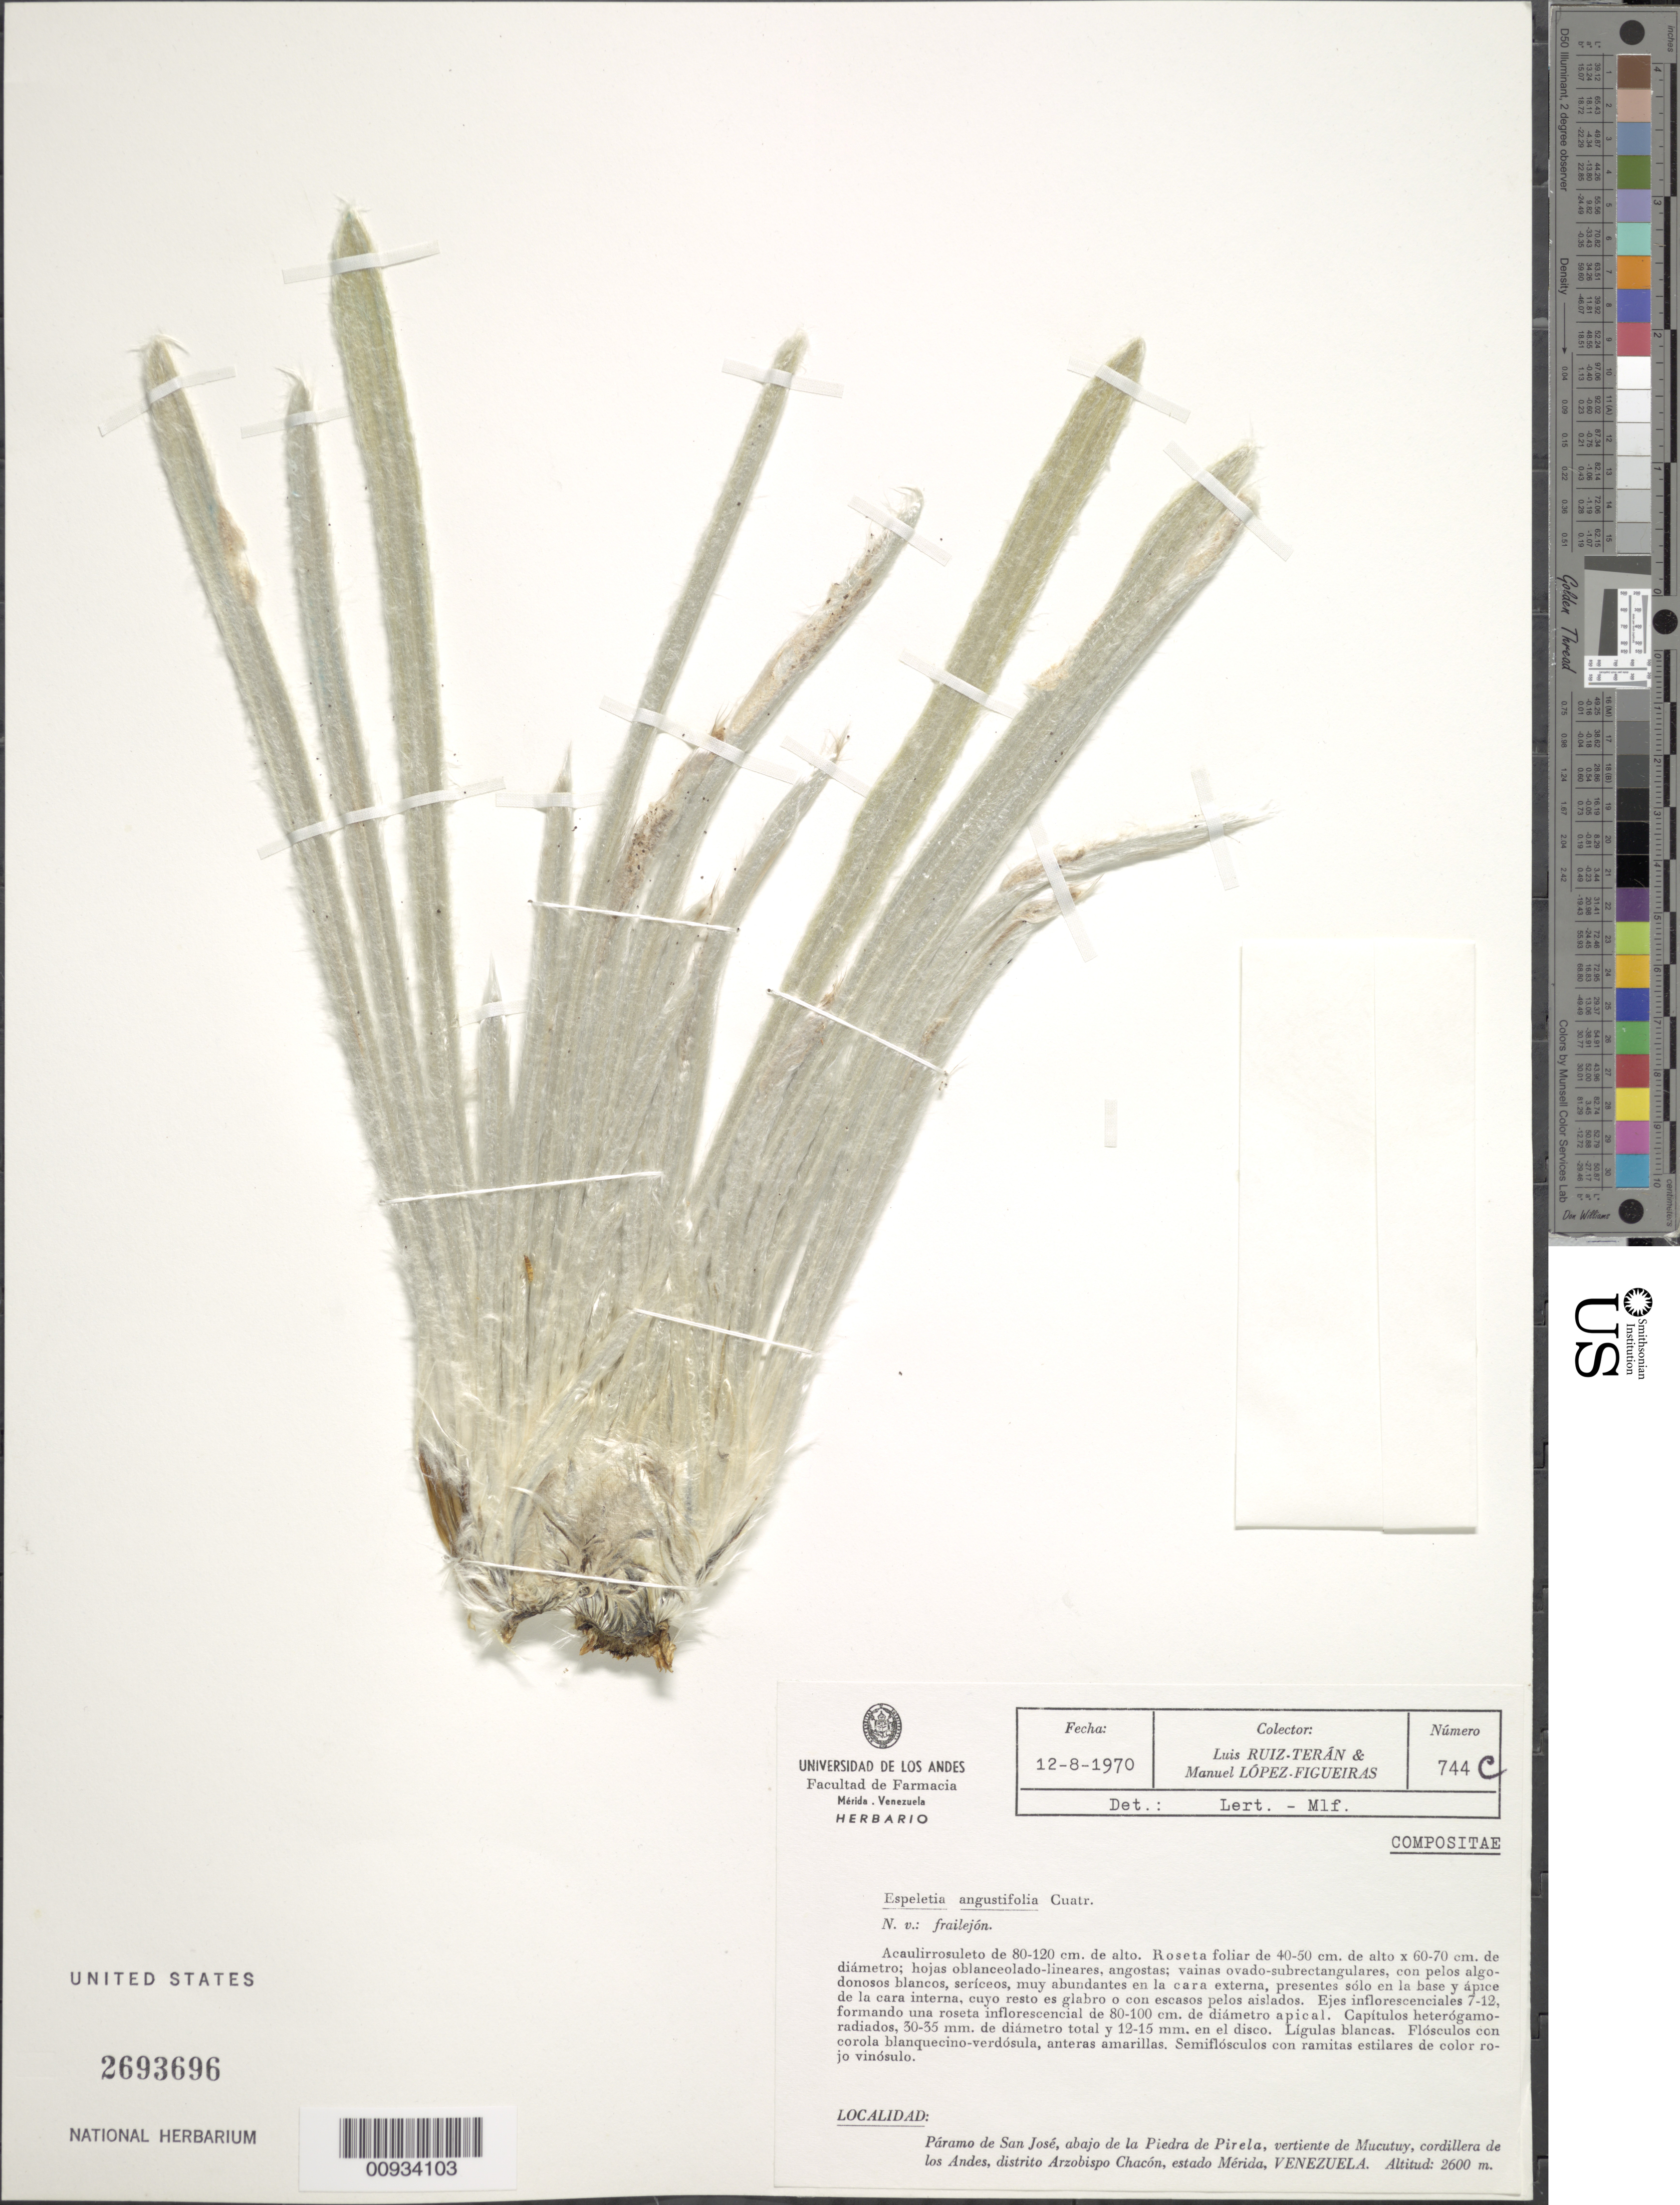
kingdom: Plantae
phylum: Tracheophyta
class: Magnoliopsida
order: Asterales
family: Asteraceae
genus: Espeletiopsis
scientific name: Espeletiopsis angustifolia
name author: (Cuatrec.) Cuatrec.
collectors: L. Teran & M. López Figueiras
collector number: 744C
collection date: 1970-08-12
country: Venezuela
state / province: Mérida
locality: Paramo de San Jose, abajo de la Piedra de Pirela, vertiente de Mucutuy, Cordillera de Los Andes, Distrito Arzobispo Chacon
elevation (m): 2600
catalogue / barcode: US 2693696